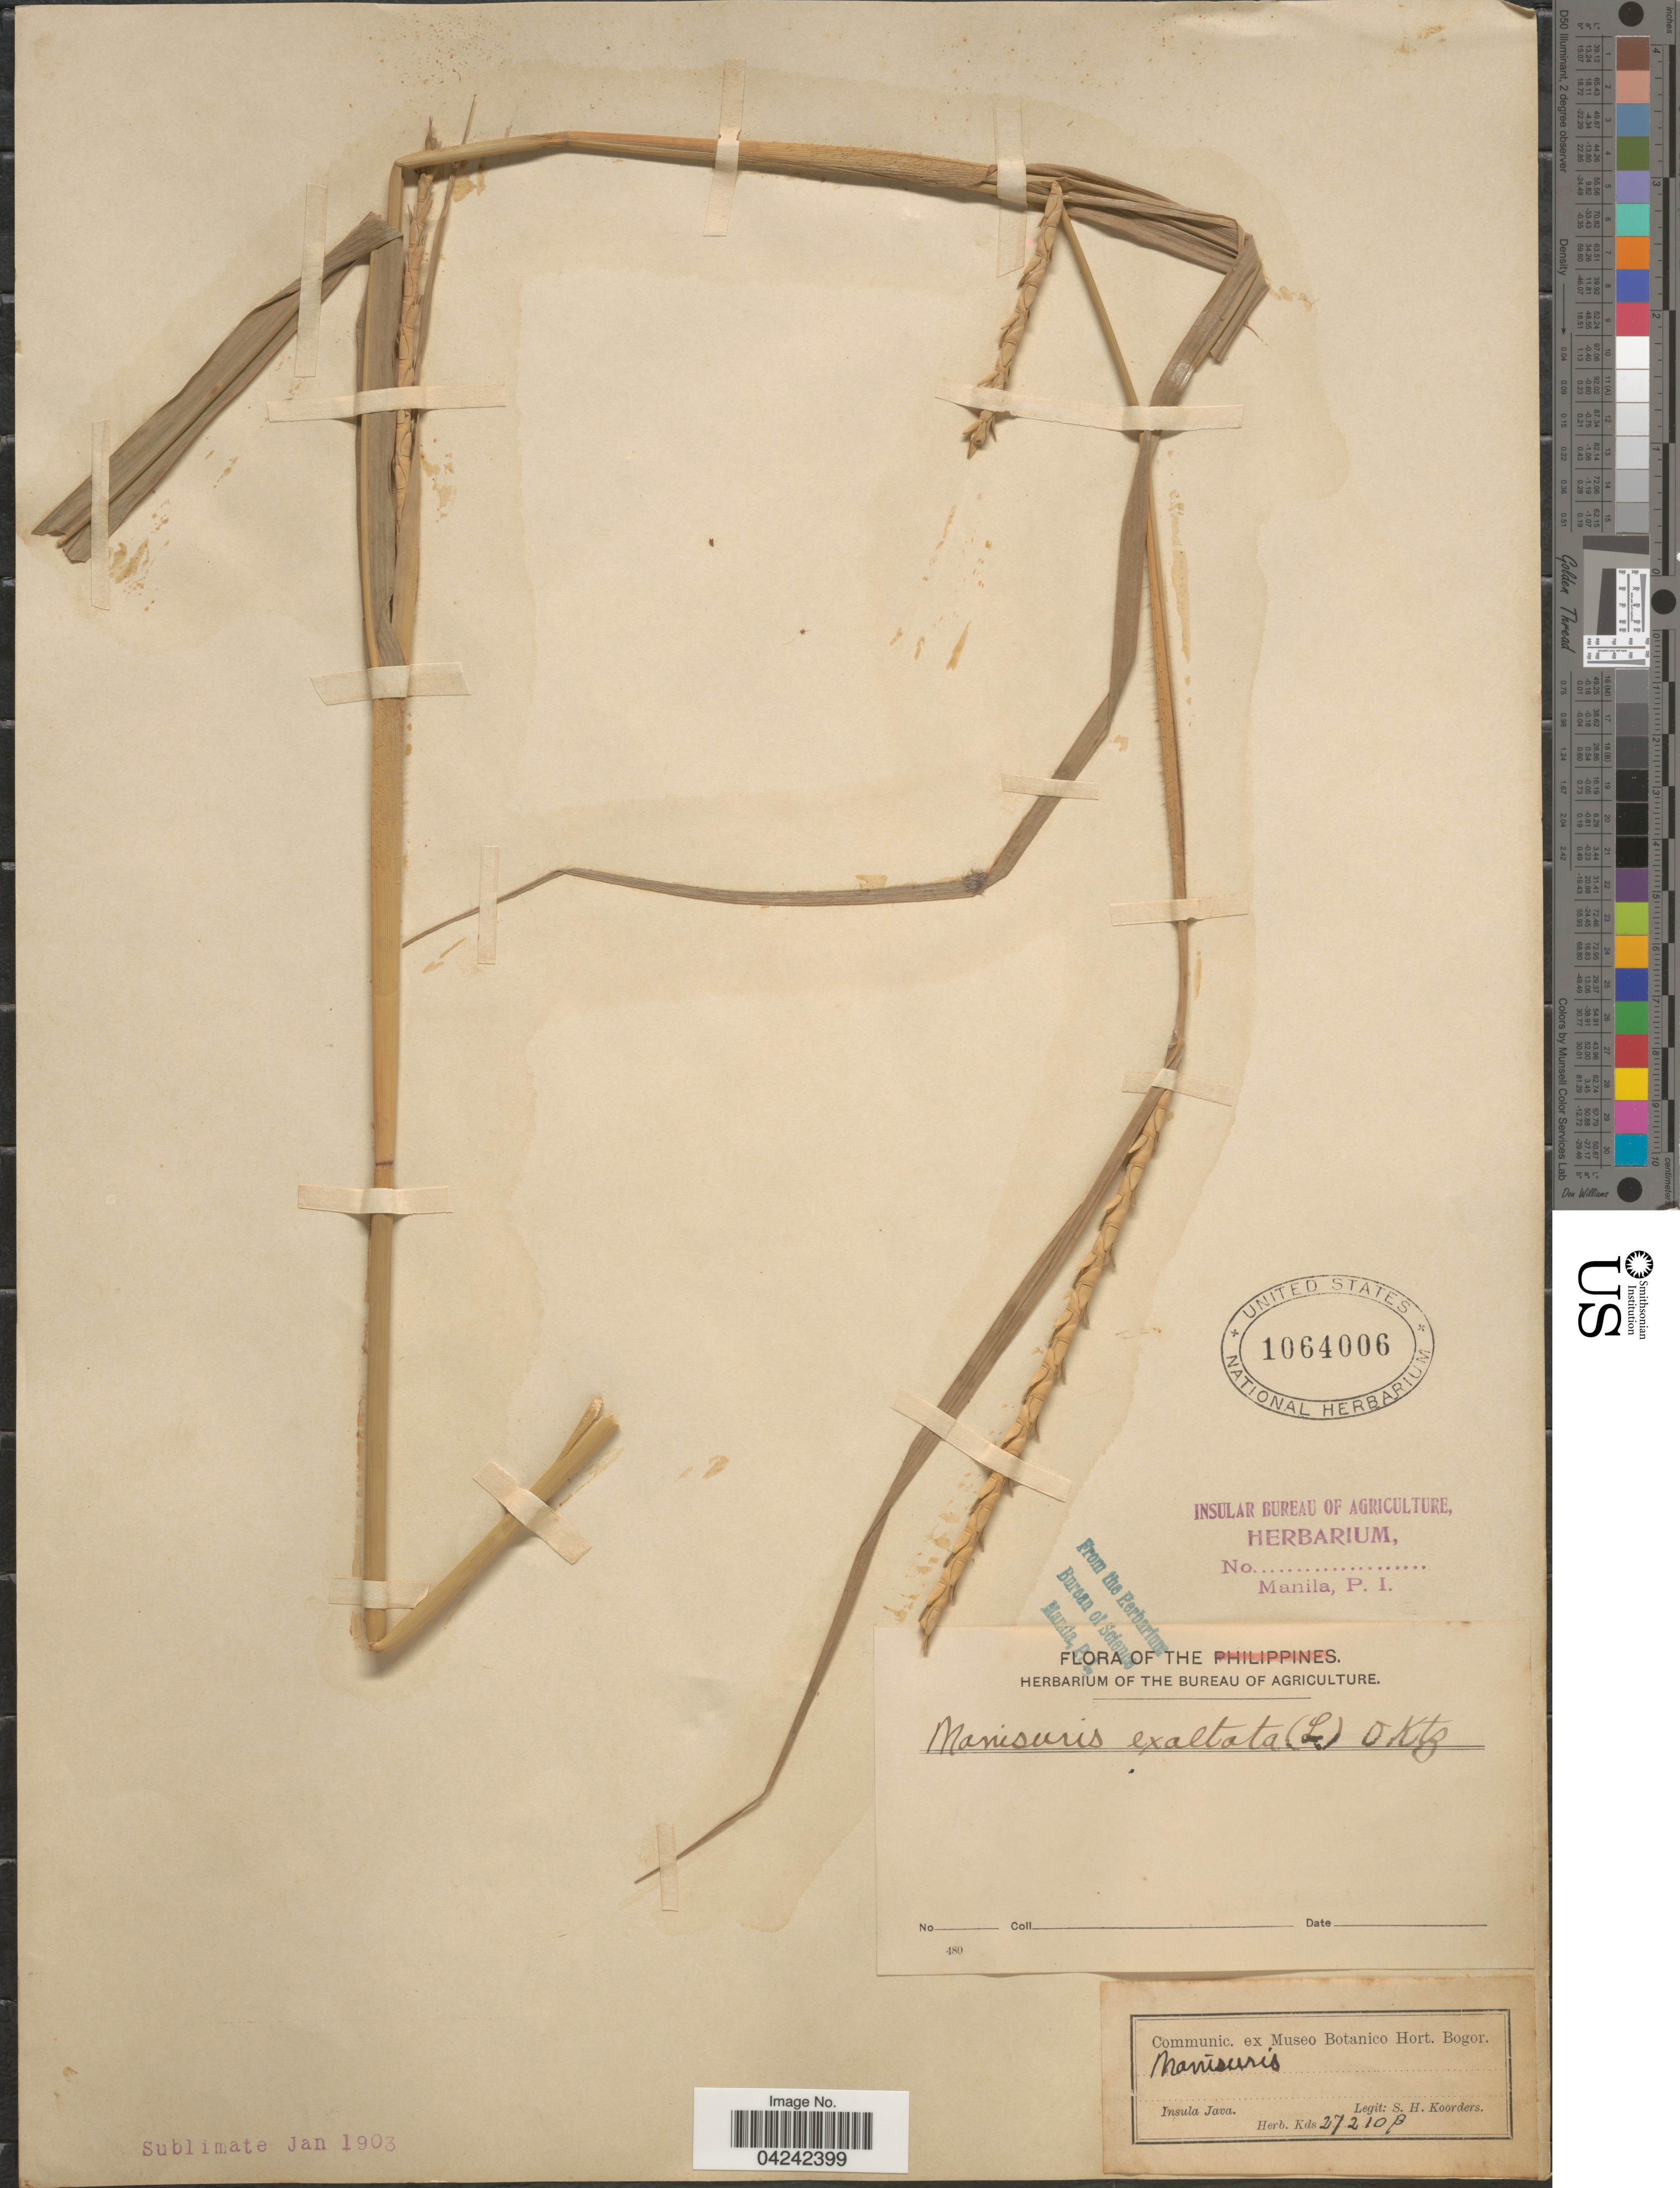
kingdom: Plantae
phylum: Tracheophyta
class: Liliopsida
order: Poales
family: Poaceae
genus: Rottboellia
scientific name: Rottboellia cochinchinensis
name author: (Lour.) Clayton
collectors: S. H. Koorders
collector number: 27210B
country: Indonesia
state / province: Java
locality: Insula Java.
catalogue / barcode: US 1064006